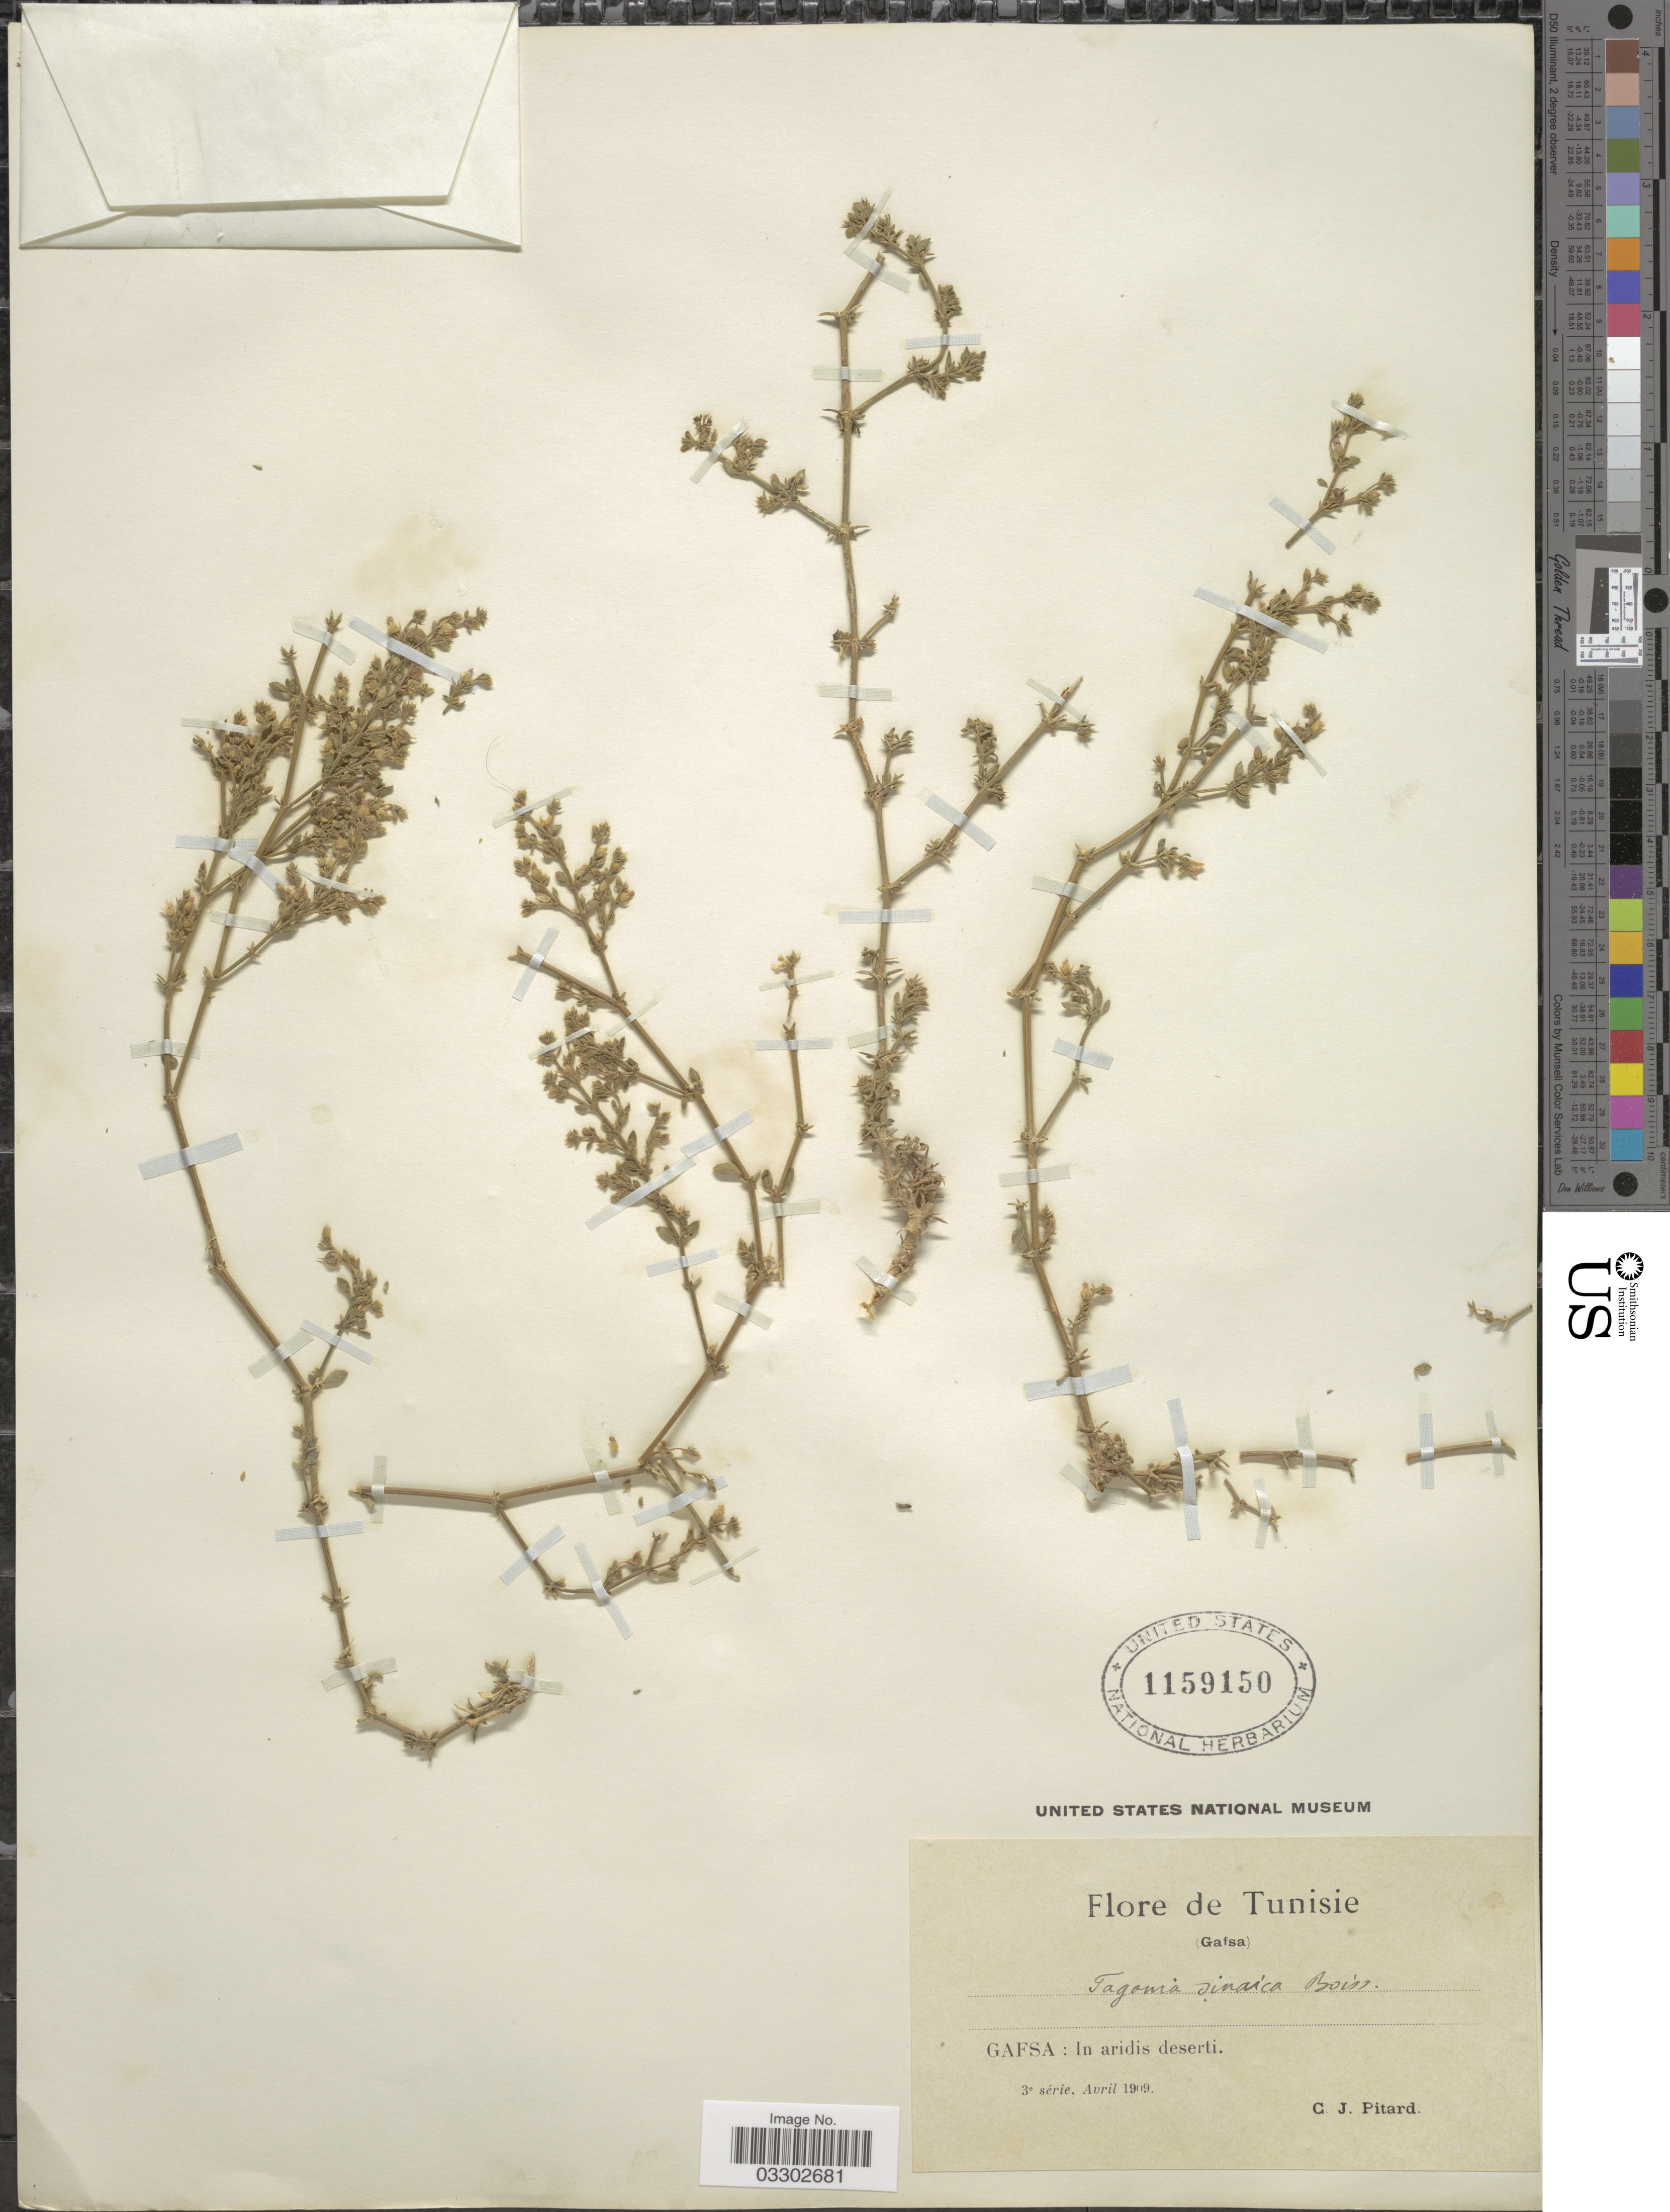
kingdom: Plantae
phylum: Tracheophyta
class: Magnoliopsida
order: Zygophyllales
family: Zygophyllaceae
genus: Fagonia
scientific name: Fagonia sinaica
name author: Boiss.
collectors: C. Pitard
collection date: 1909-04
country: Tunisia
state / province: Gafsa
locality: In aridis deserti.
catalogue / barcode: US 1159150